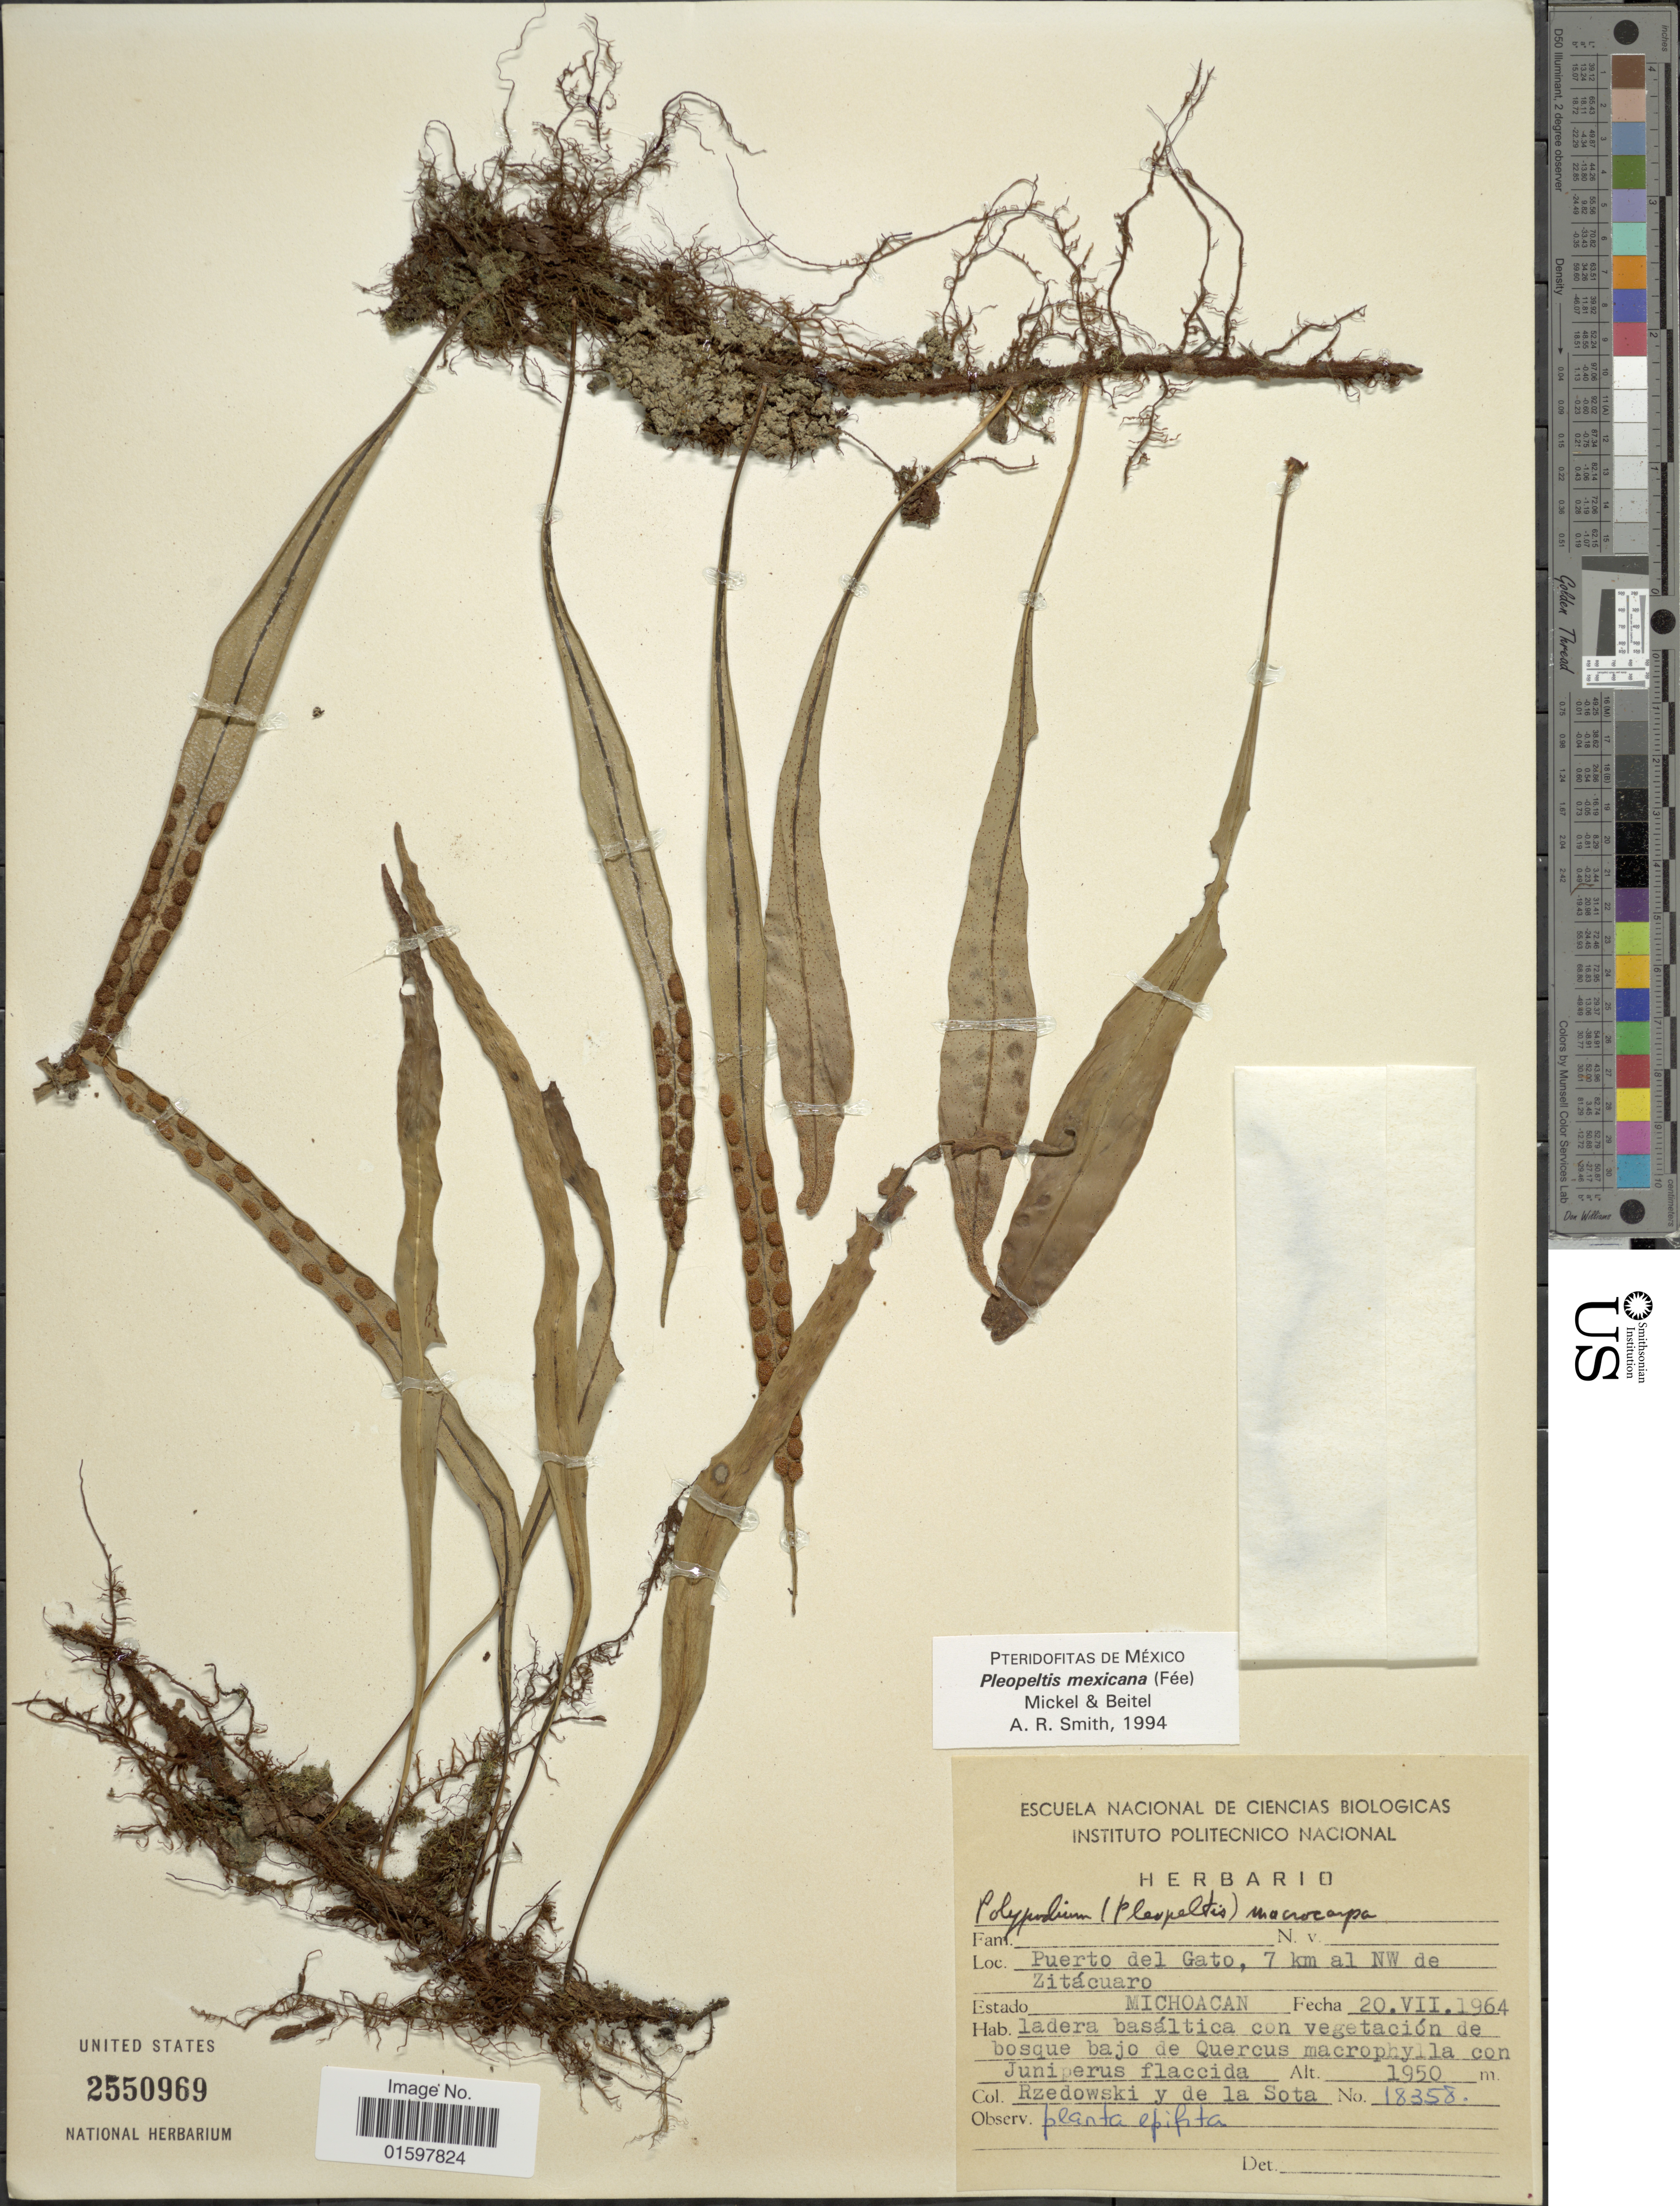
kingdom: Plantae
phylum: Tracheophyta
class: Polypodiopsida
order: Polypodiales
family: Polypodiaceae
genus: Pleopeltis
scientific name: Pleopeltis mexicana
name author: (Fée) Mickel & Beitel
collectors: Rzedowski, -- & de la Sota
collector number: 18358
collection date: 1964-07-20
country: Mexico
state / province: Michoacán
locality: Puerto del Gato, 7 km al NW de Zitácuaro.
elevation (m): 1950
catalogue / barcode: US 2550969